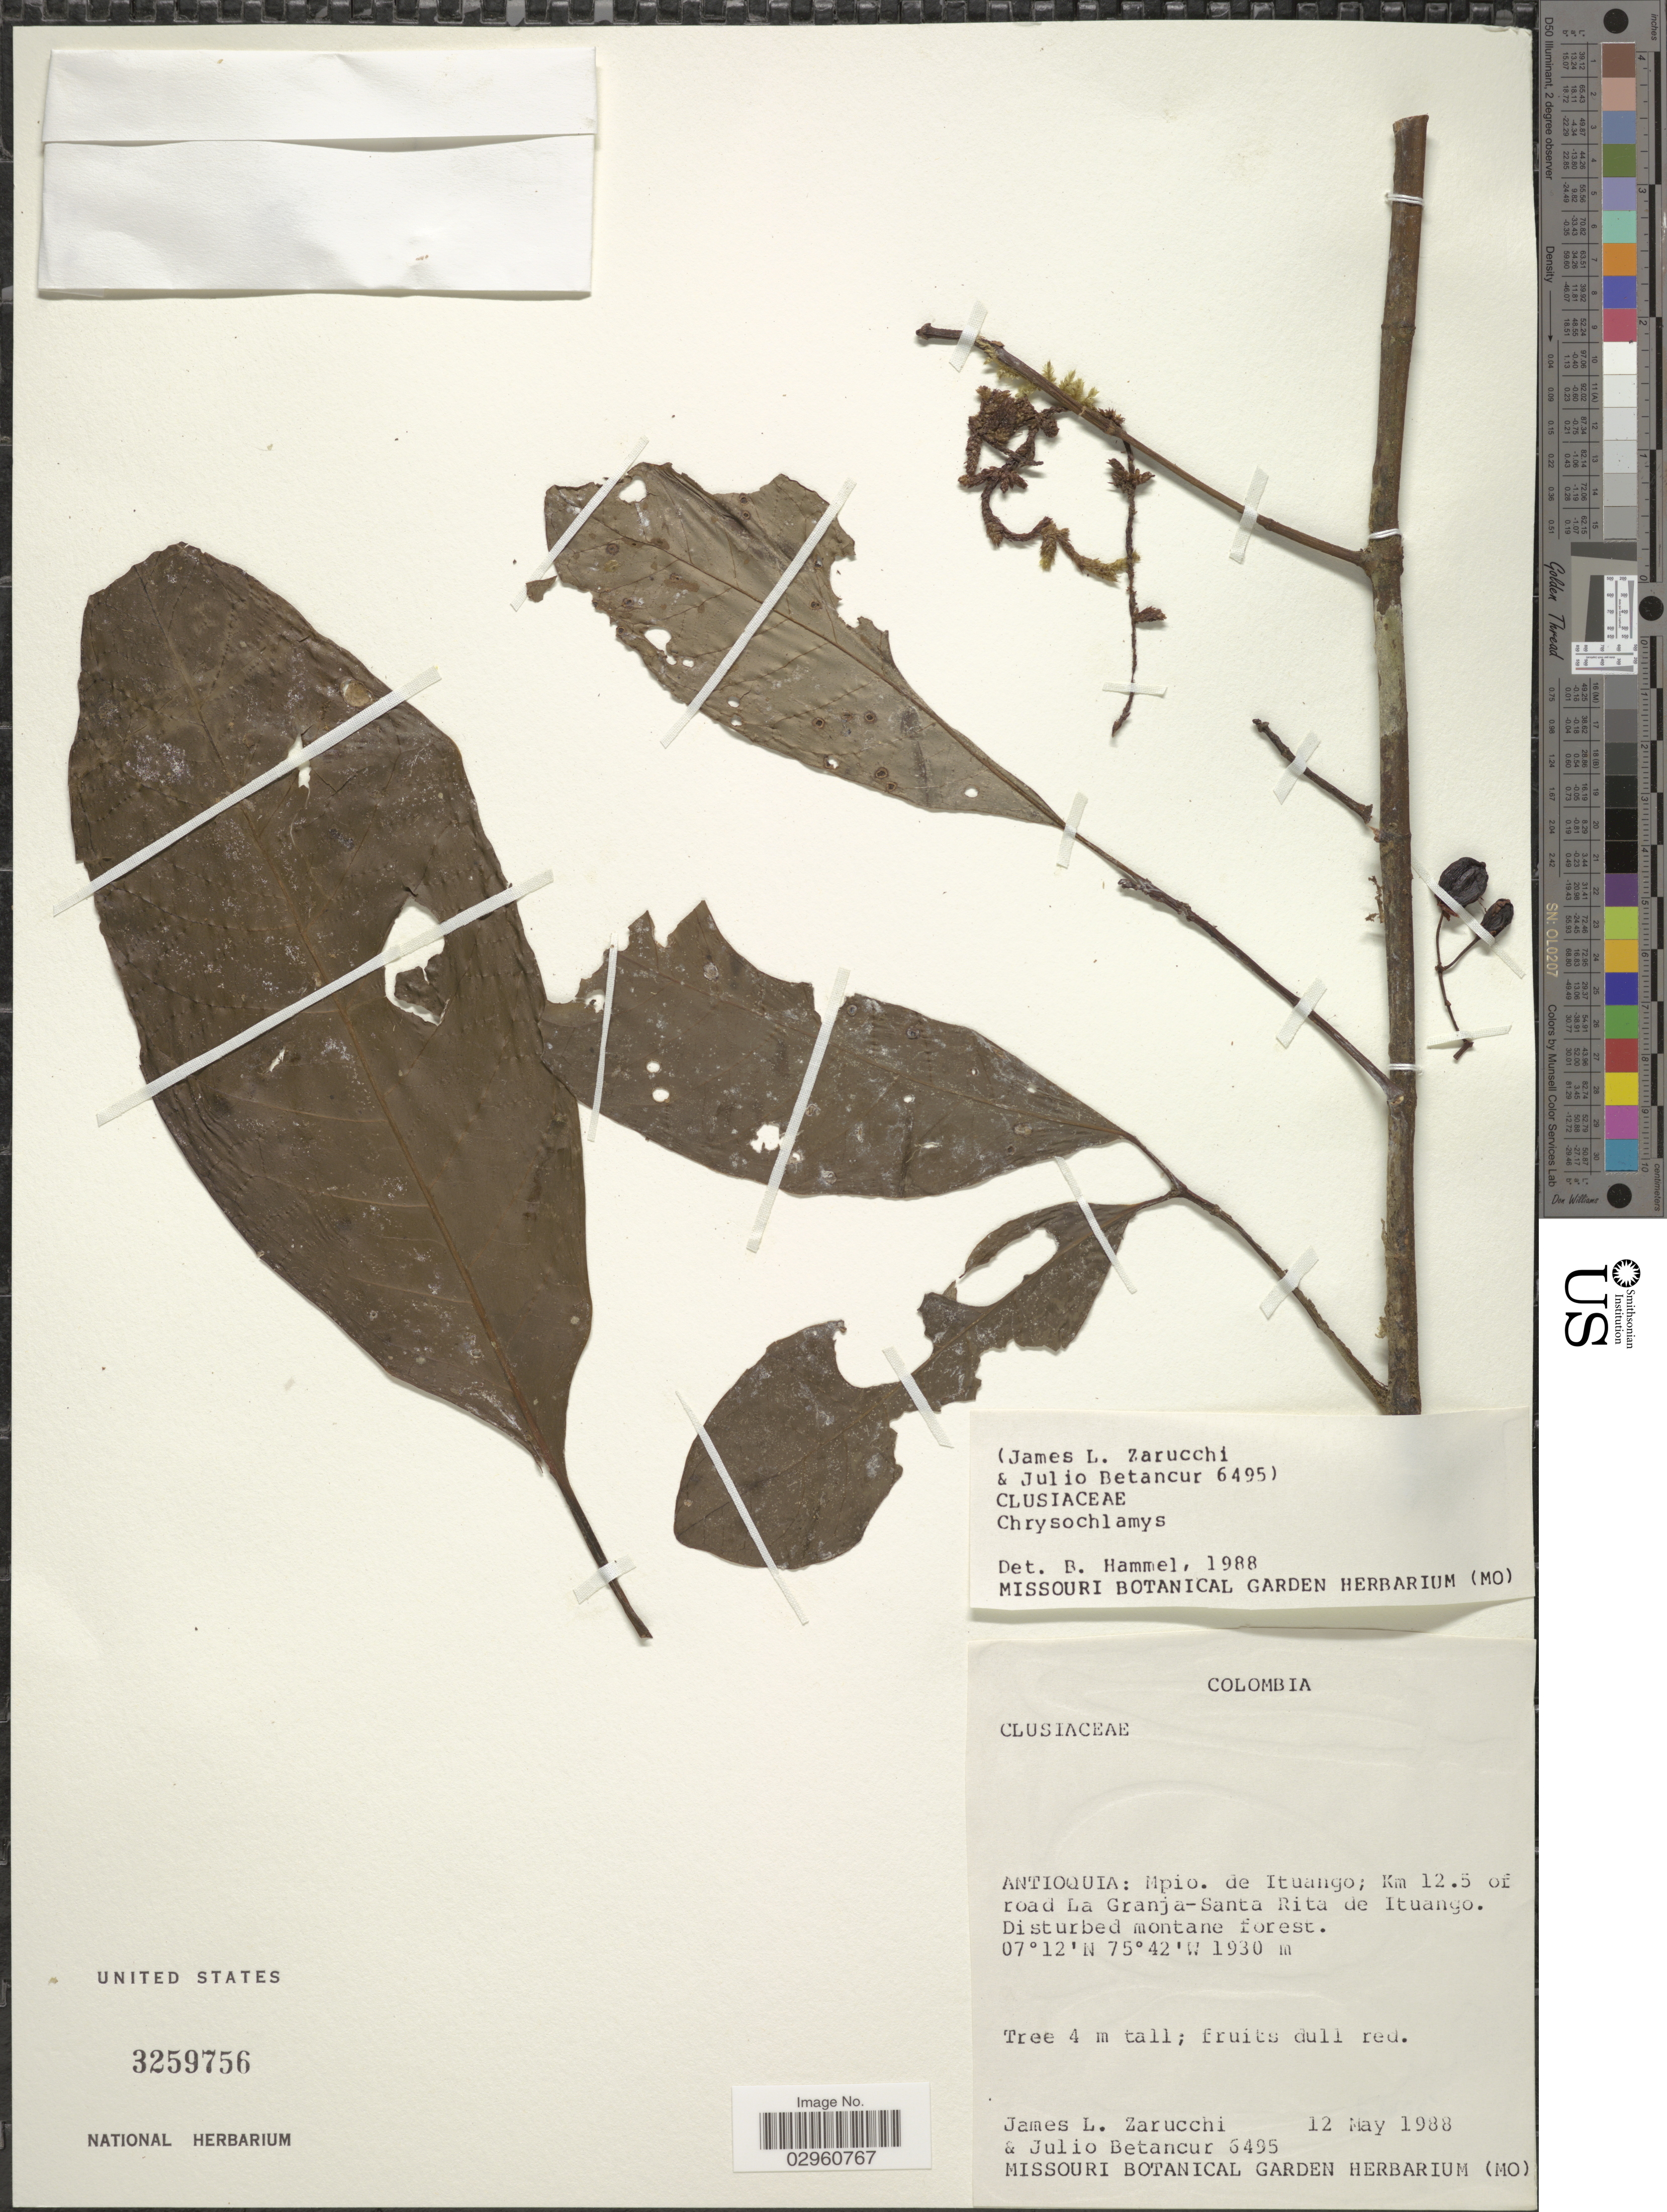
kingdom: Plantae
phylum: Tracheophyta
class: Magnoliopsida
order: Malpighiales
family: Clusiaceae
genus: Chrysochlamys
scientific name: Chrysochlamys sp.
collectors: J. L. Zarucchi & J. Betancur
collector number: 6495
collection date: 1988-05-12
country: Colombia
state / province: Antioquia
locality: Antioquia: Mpio. de Ituango; Km 12.5 of road La Granja-Santa Rita de Ituango.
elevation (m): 1930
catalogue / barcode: US 3259756